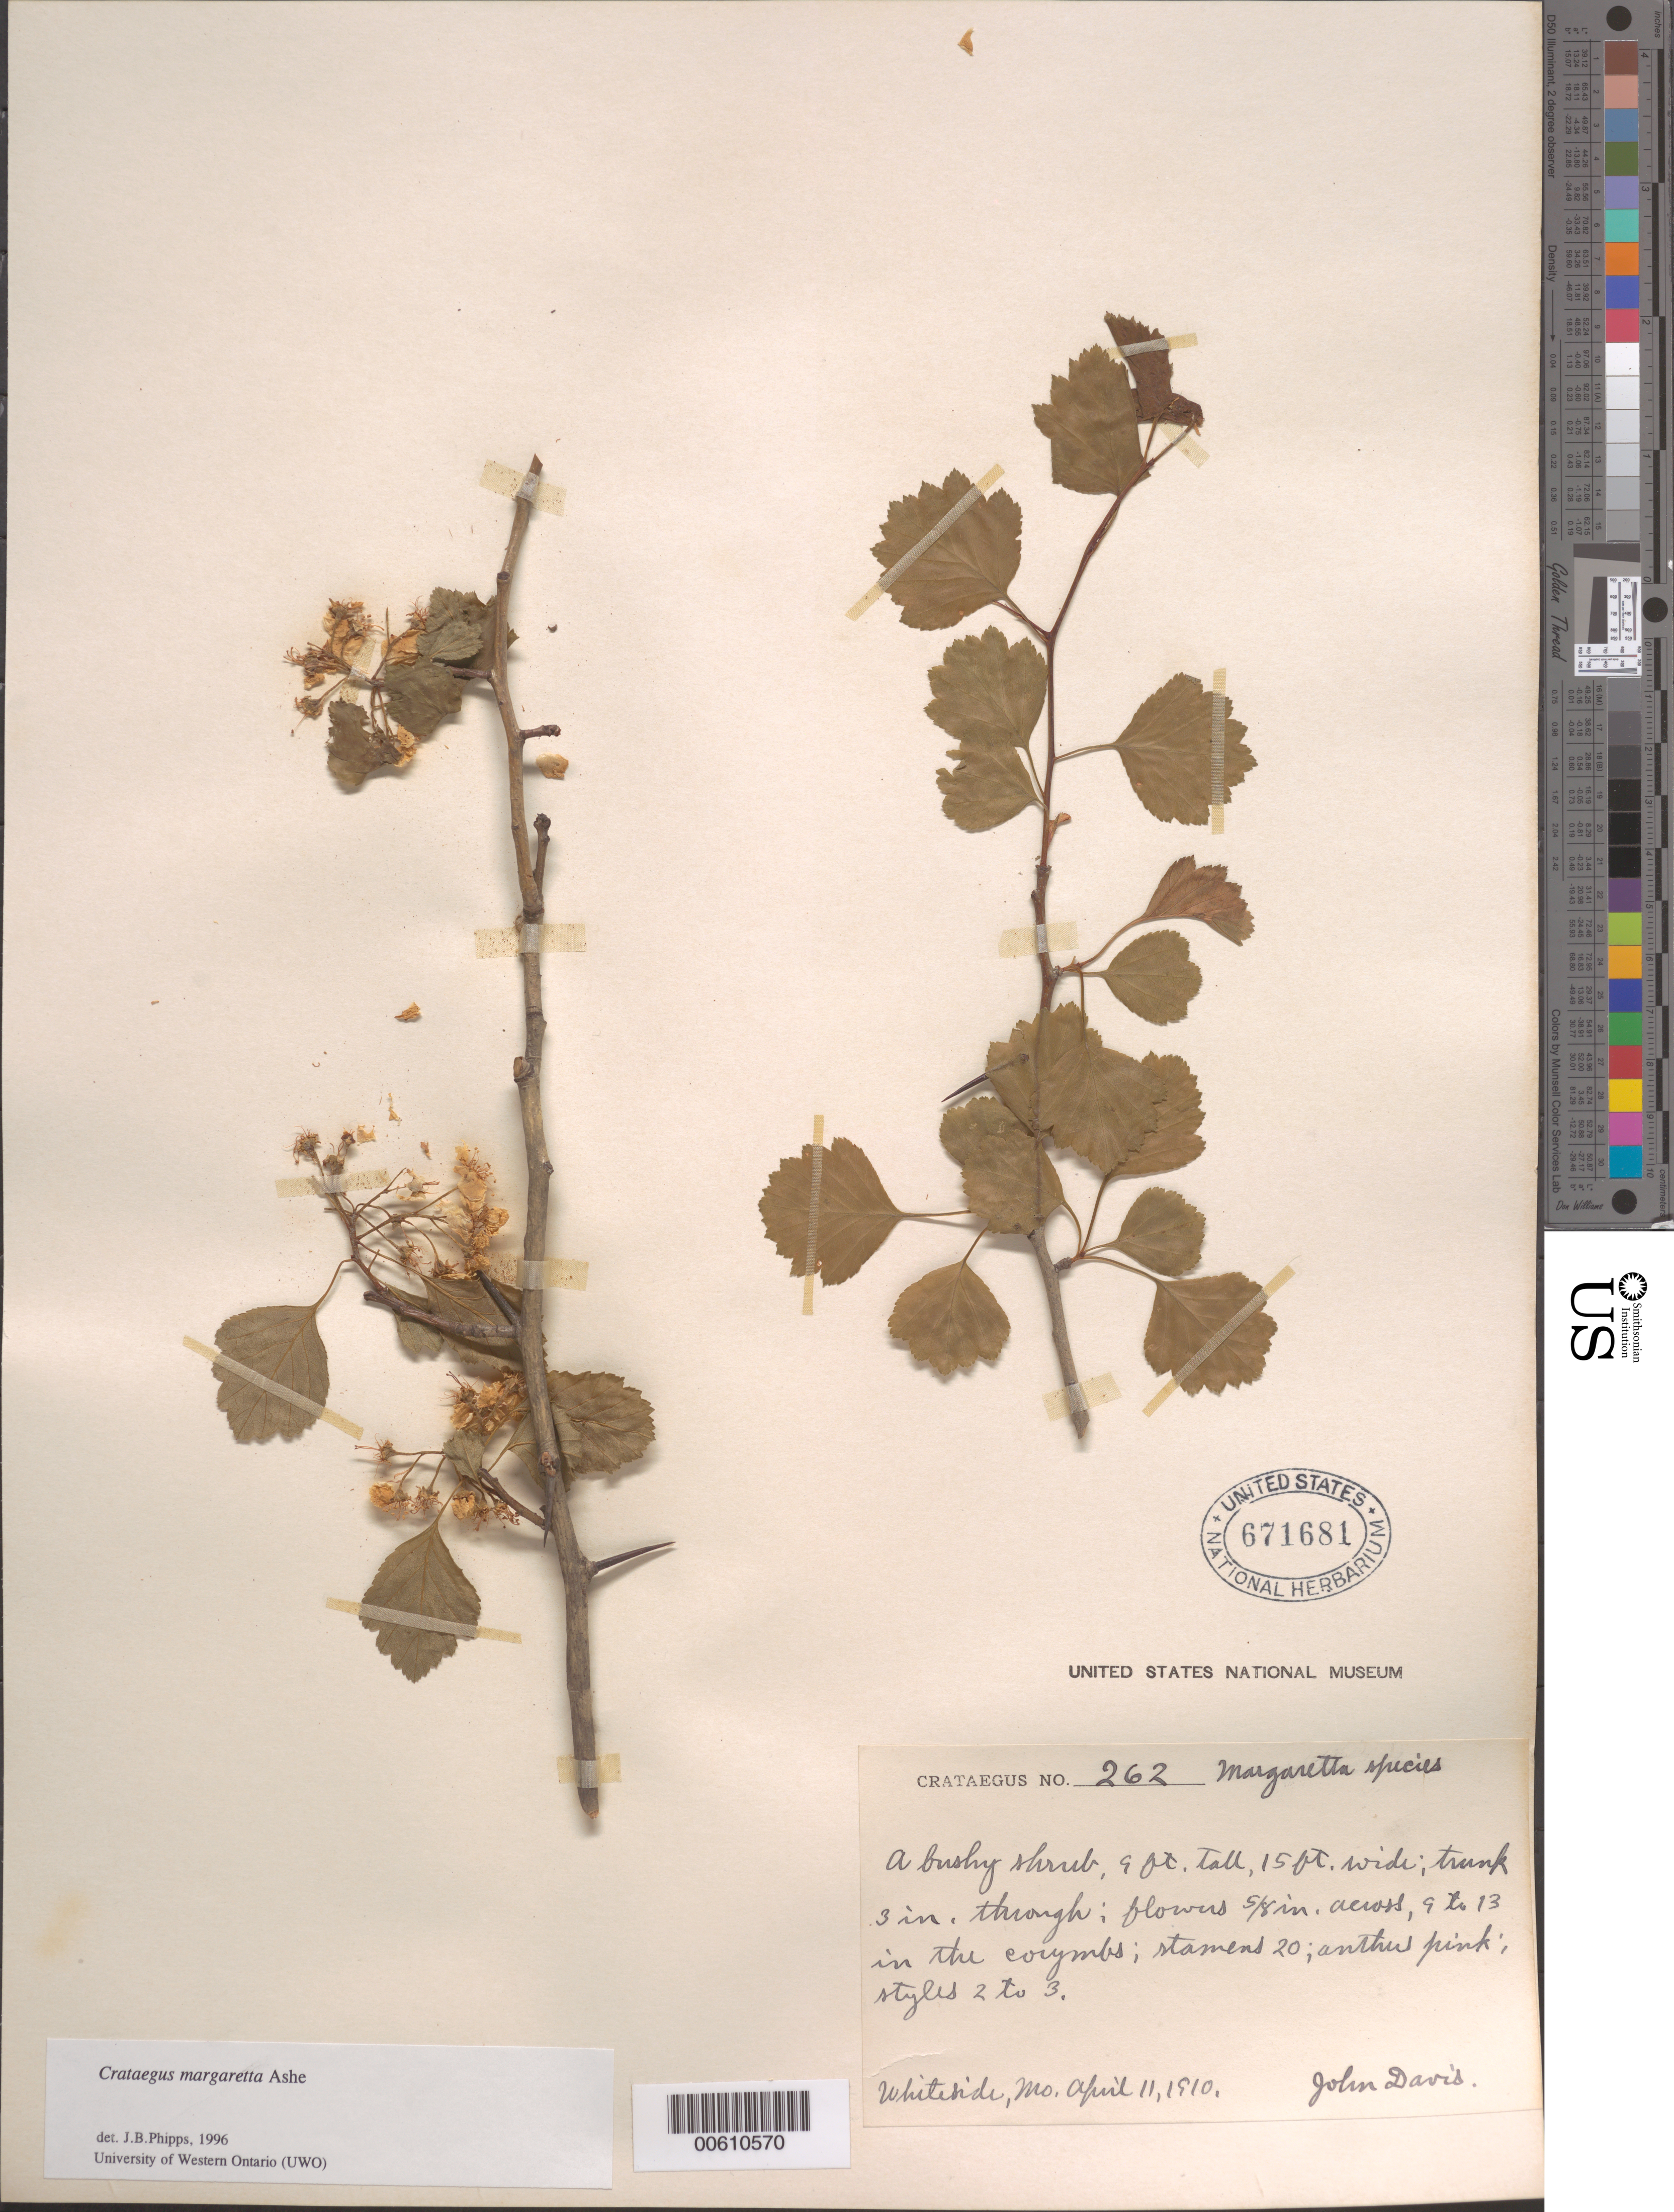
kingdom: Plantae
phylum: Tracheophyta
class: Magnoliopsida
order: Rosales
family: Rosaceae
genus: Crataegus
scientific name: Crataegus margarettae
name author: Ashe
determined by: Phipps, James B., (UWO), University of Western Ontario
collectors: J. Davis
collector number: Crataegus no. 262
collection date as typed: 11 Apr 1910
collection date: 1910-04-11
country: United States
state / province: Missouri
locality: Whiteside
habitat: Bushy shrub 9' tall, 15' wide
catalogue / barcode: US 671681